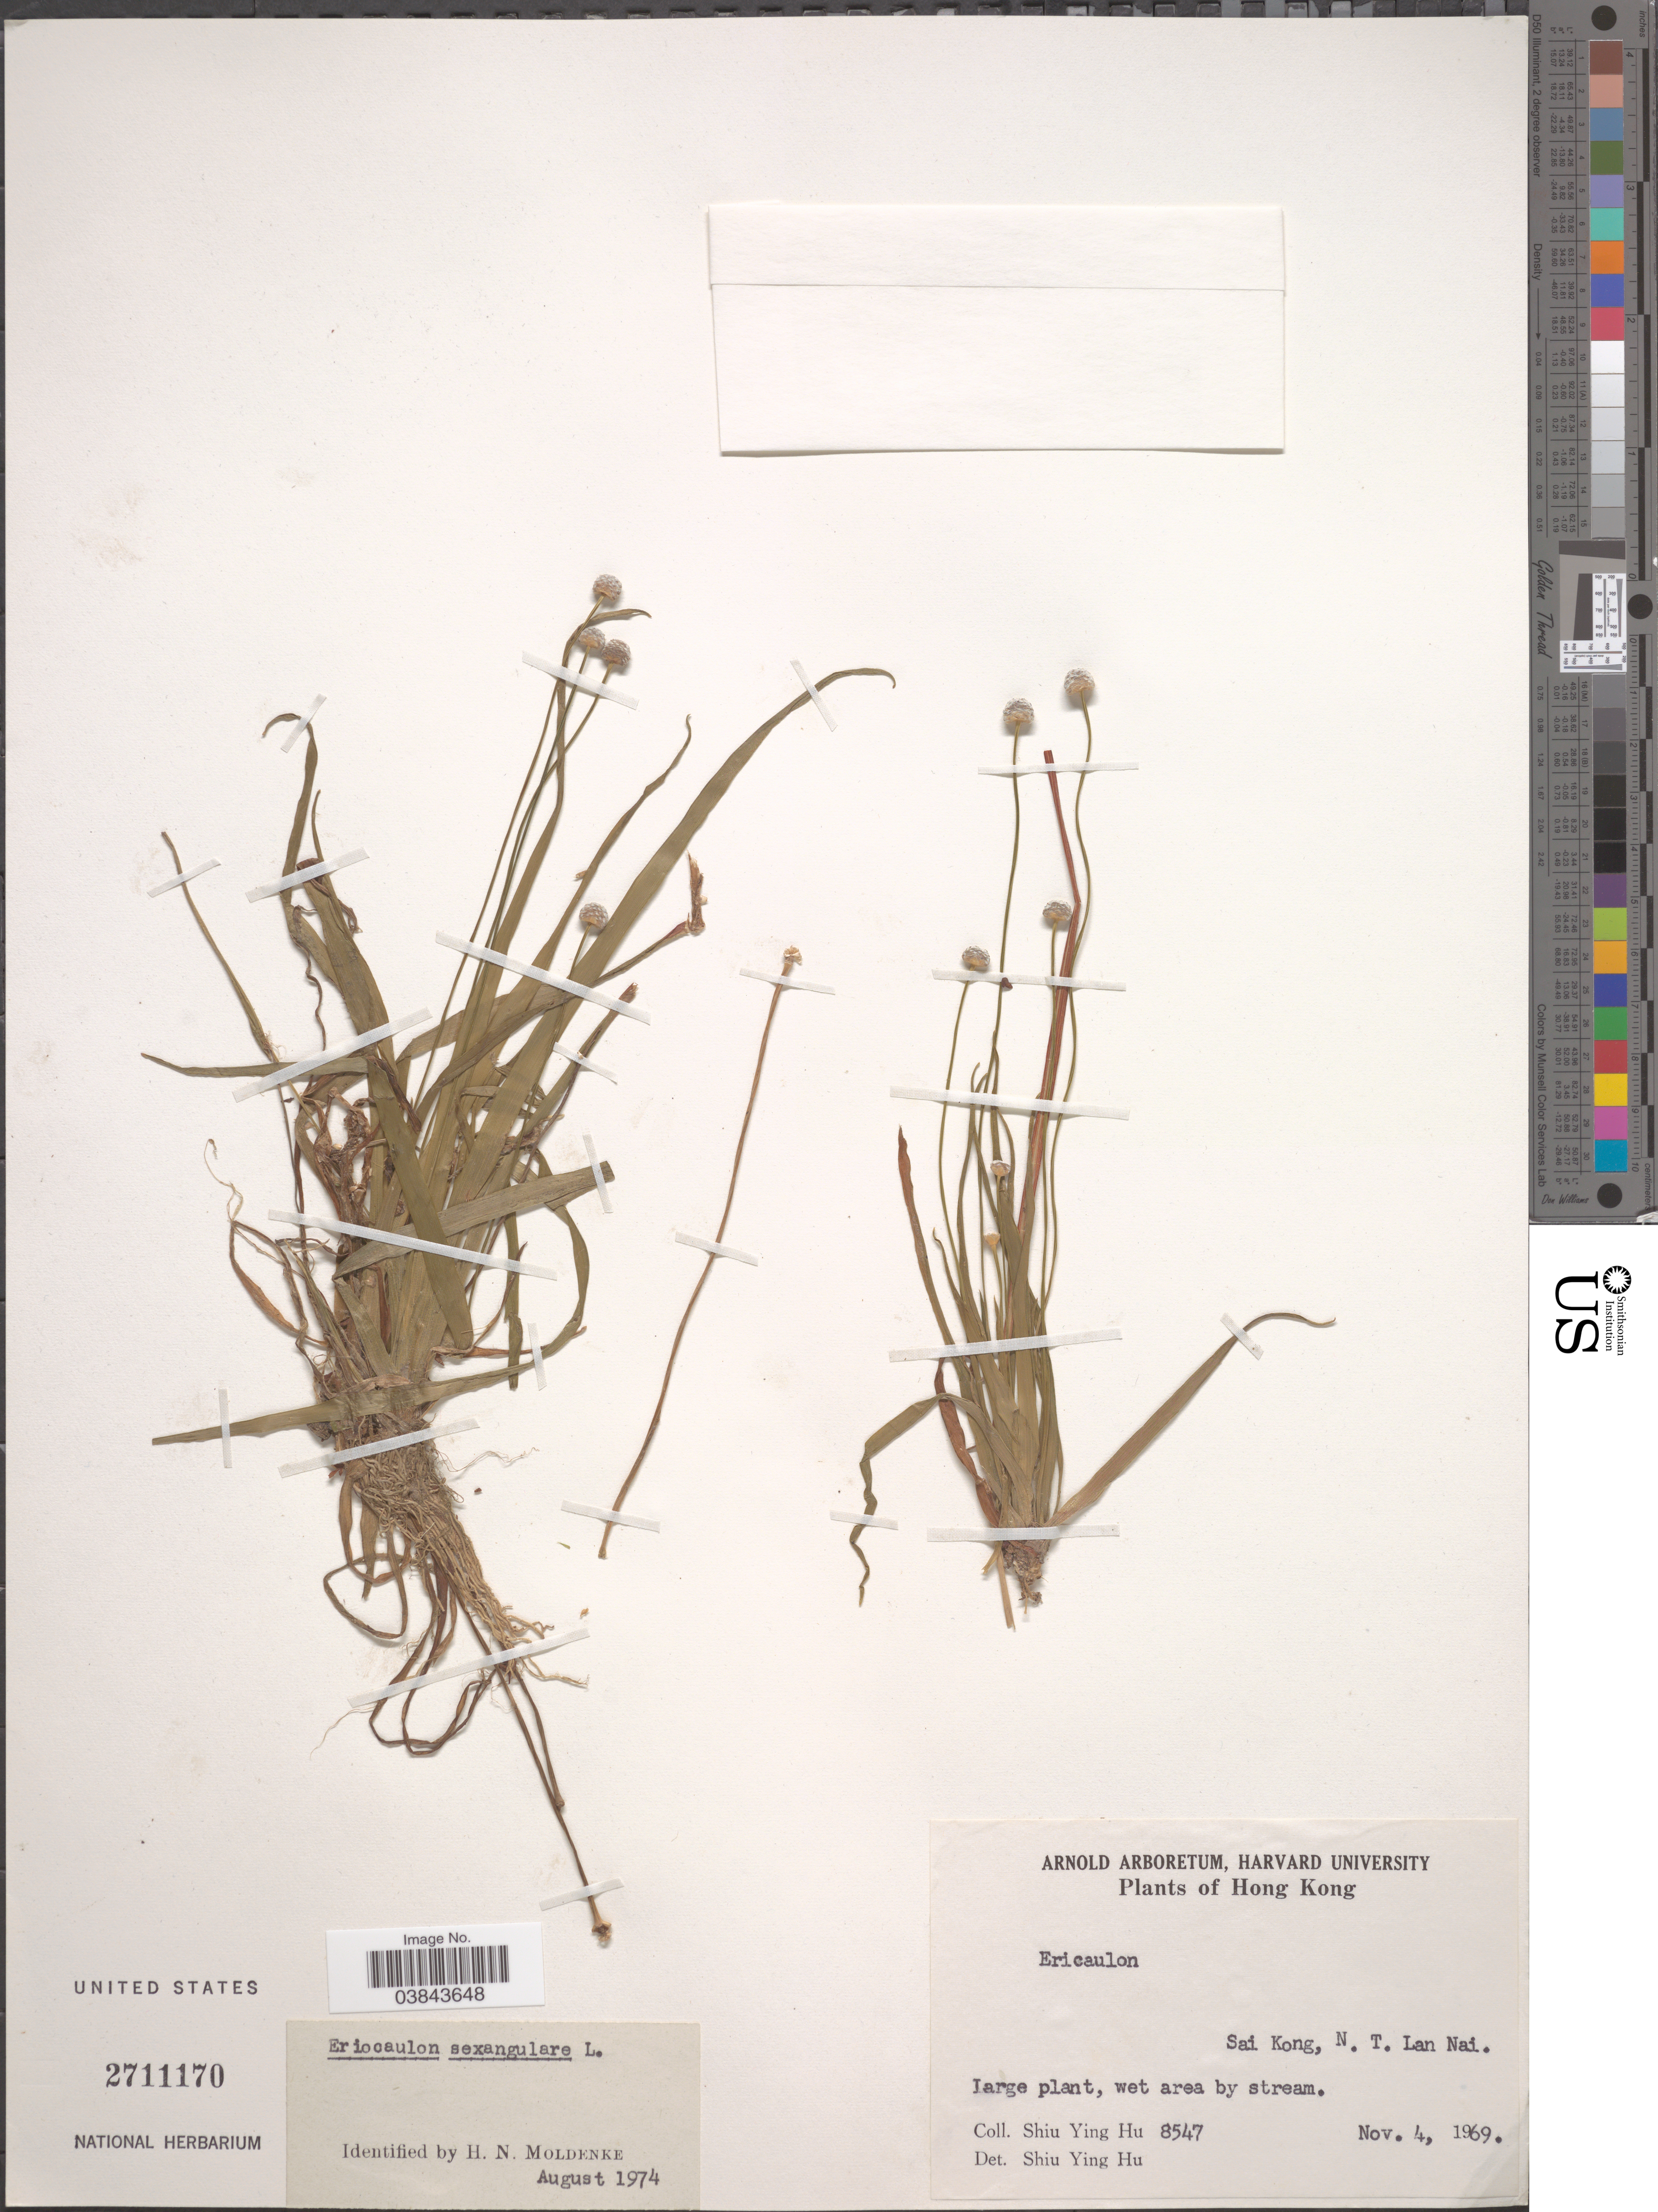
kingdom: Plantae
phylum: Tracheophyta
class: Liliopsida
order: Poales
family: Eriocaulaceae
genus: Eriocaulon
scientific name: Eriocaulon sexangulare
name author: L.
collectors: S. Y. Hu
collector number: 8547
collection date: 1969-11-04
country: China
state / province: Hong Kong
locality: Sai Kong, N.T. Lan Nai.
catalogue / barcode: US 2711170